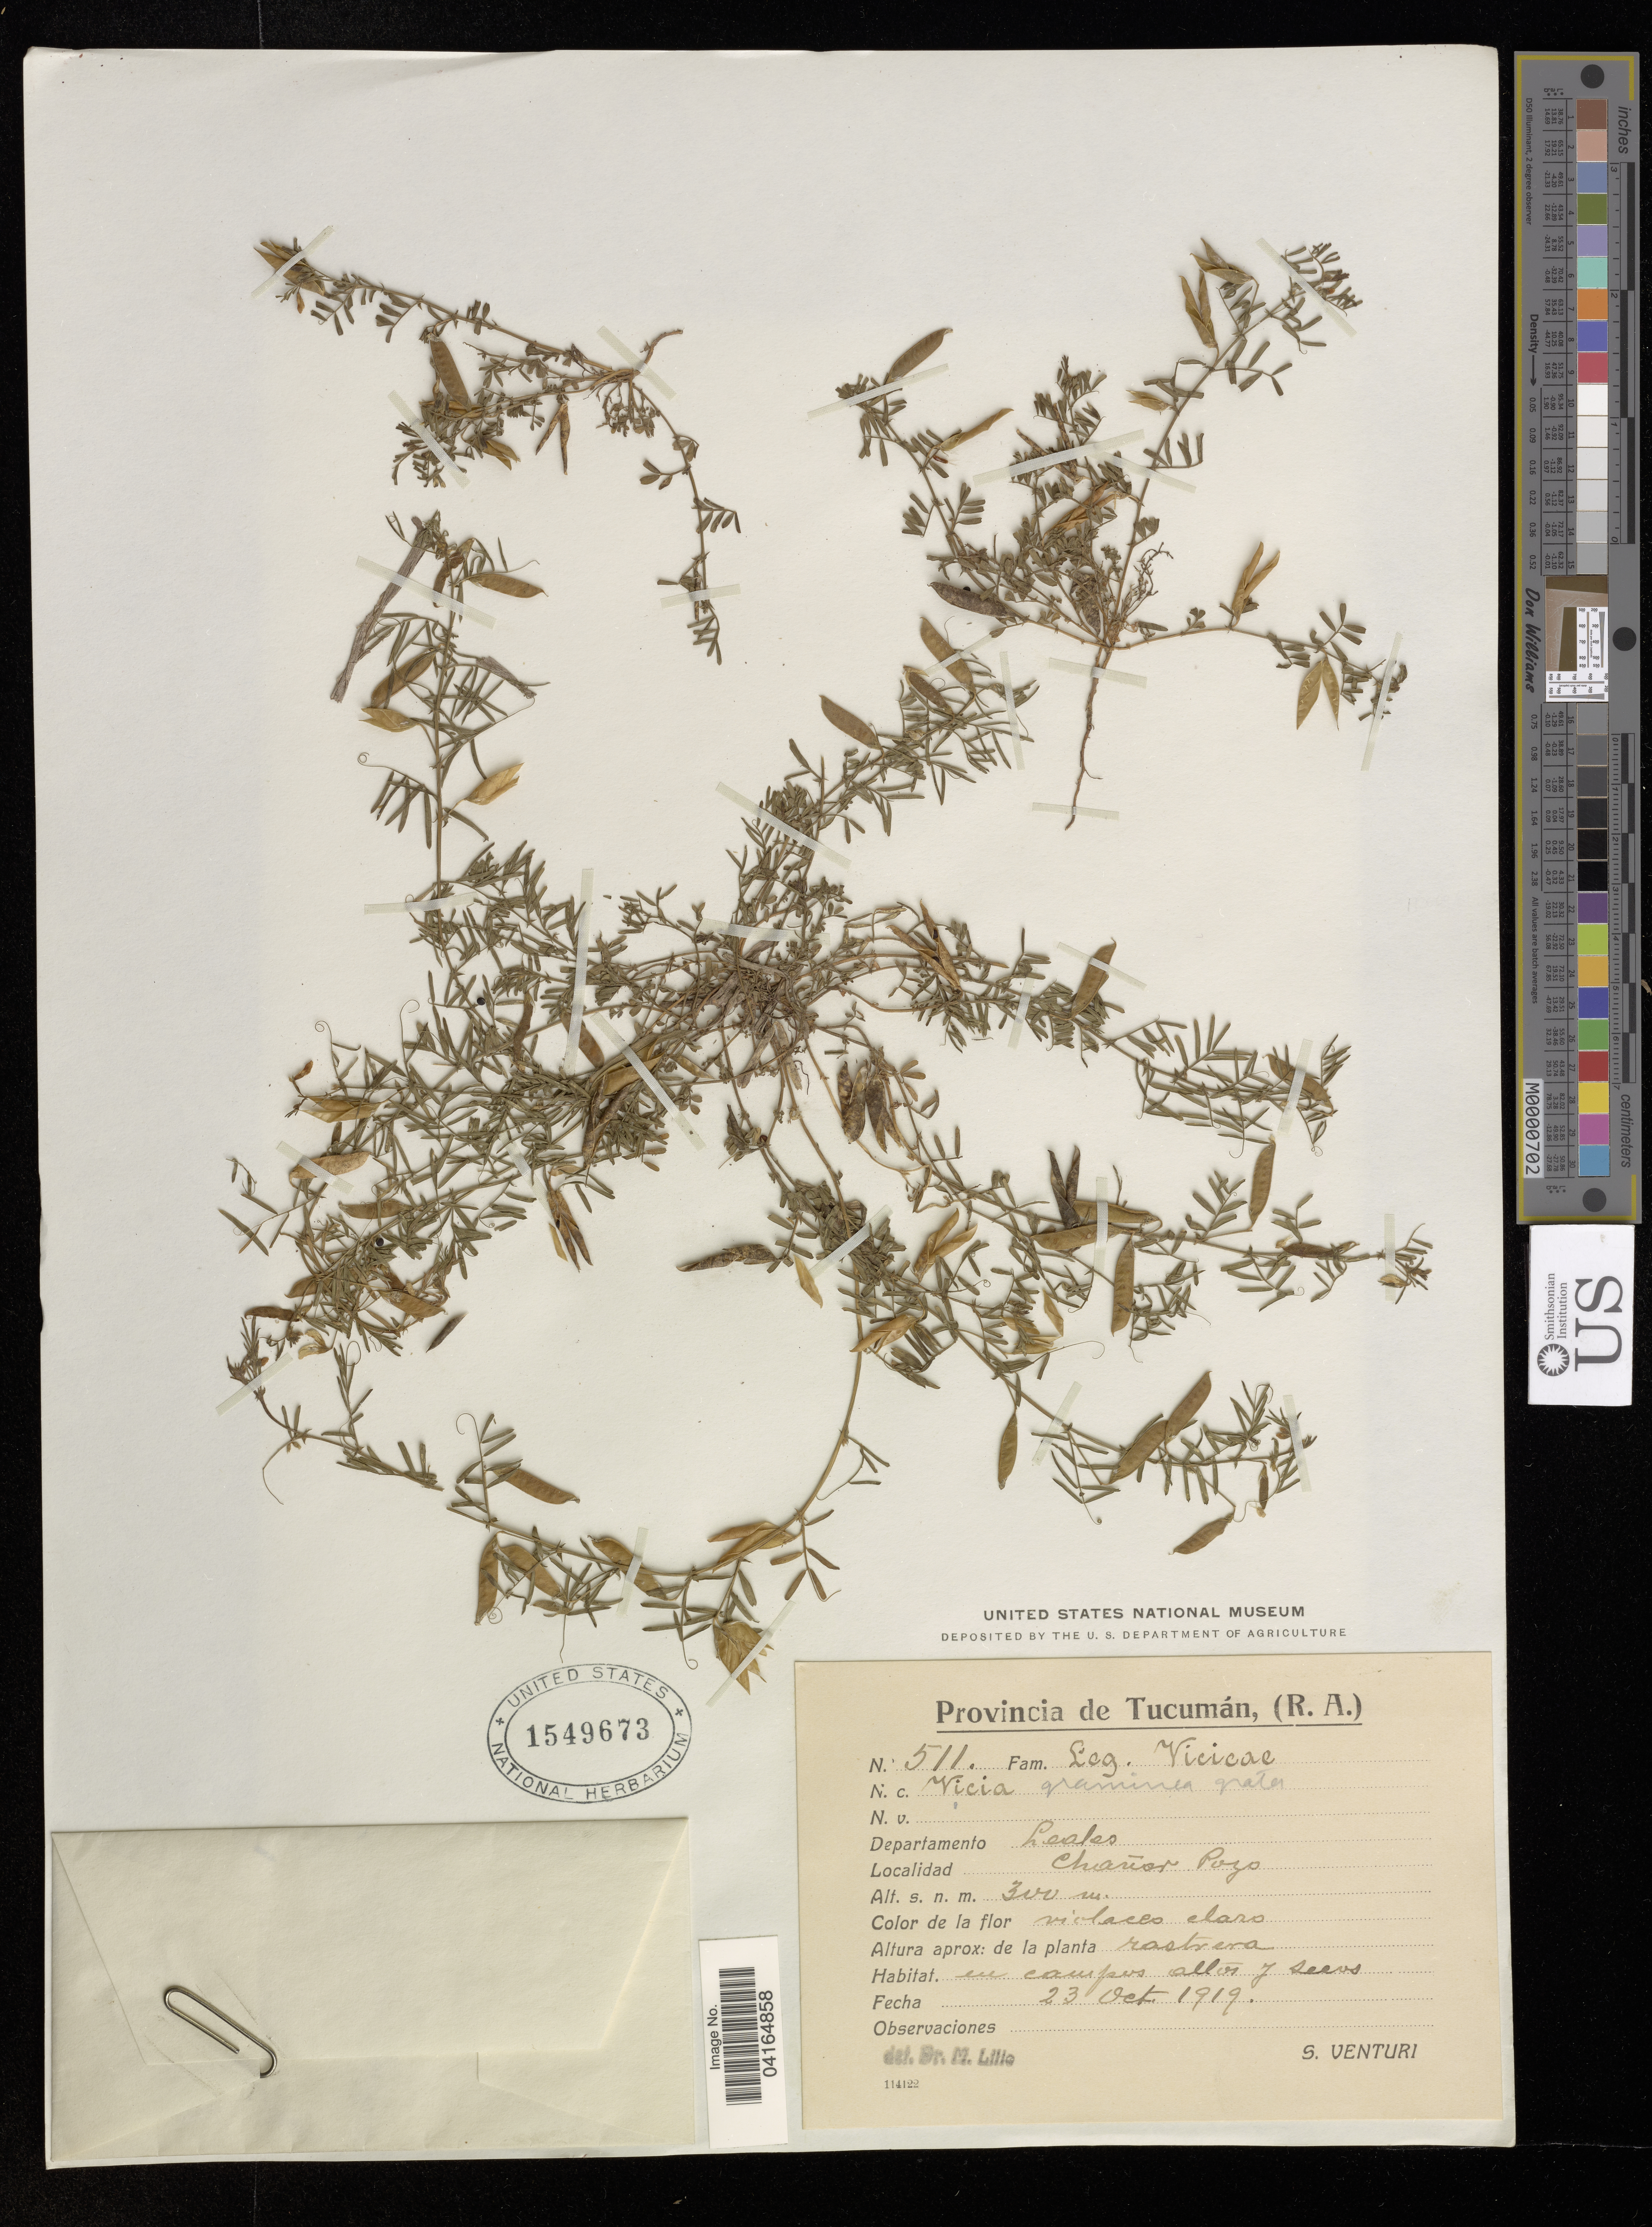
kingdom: Plantae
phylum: Tracheophyta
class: Magnoliopsida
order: Fabales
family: Fabaceae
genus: Vicia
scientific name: Vicia graminea var. grata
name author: (Phil.) J.F. Macbr.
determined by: Hechenleitner, Paulina, RBG Edinburgh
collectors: S. Venturi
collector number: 511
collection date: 1919-10-23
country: Argentina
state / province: Tucuman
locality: Provincia de Tucumán, (R.A.). Departamento Leales. Chañar Pozo.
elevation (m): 300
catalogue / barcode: US 1549673